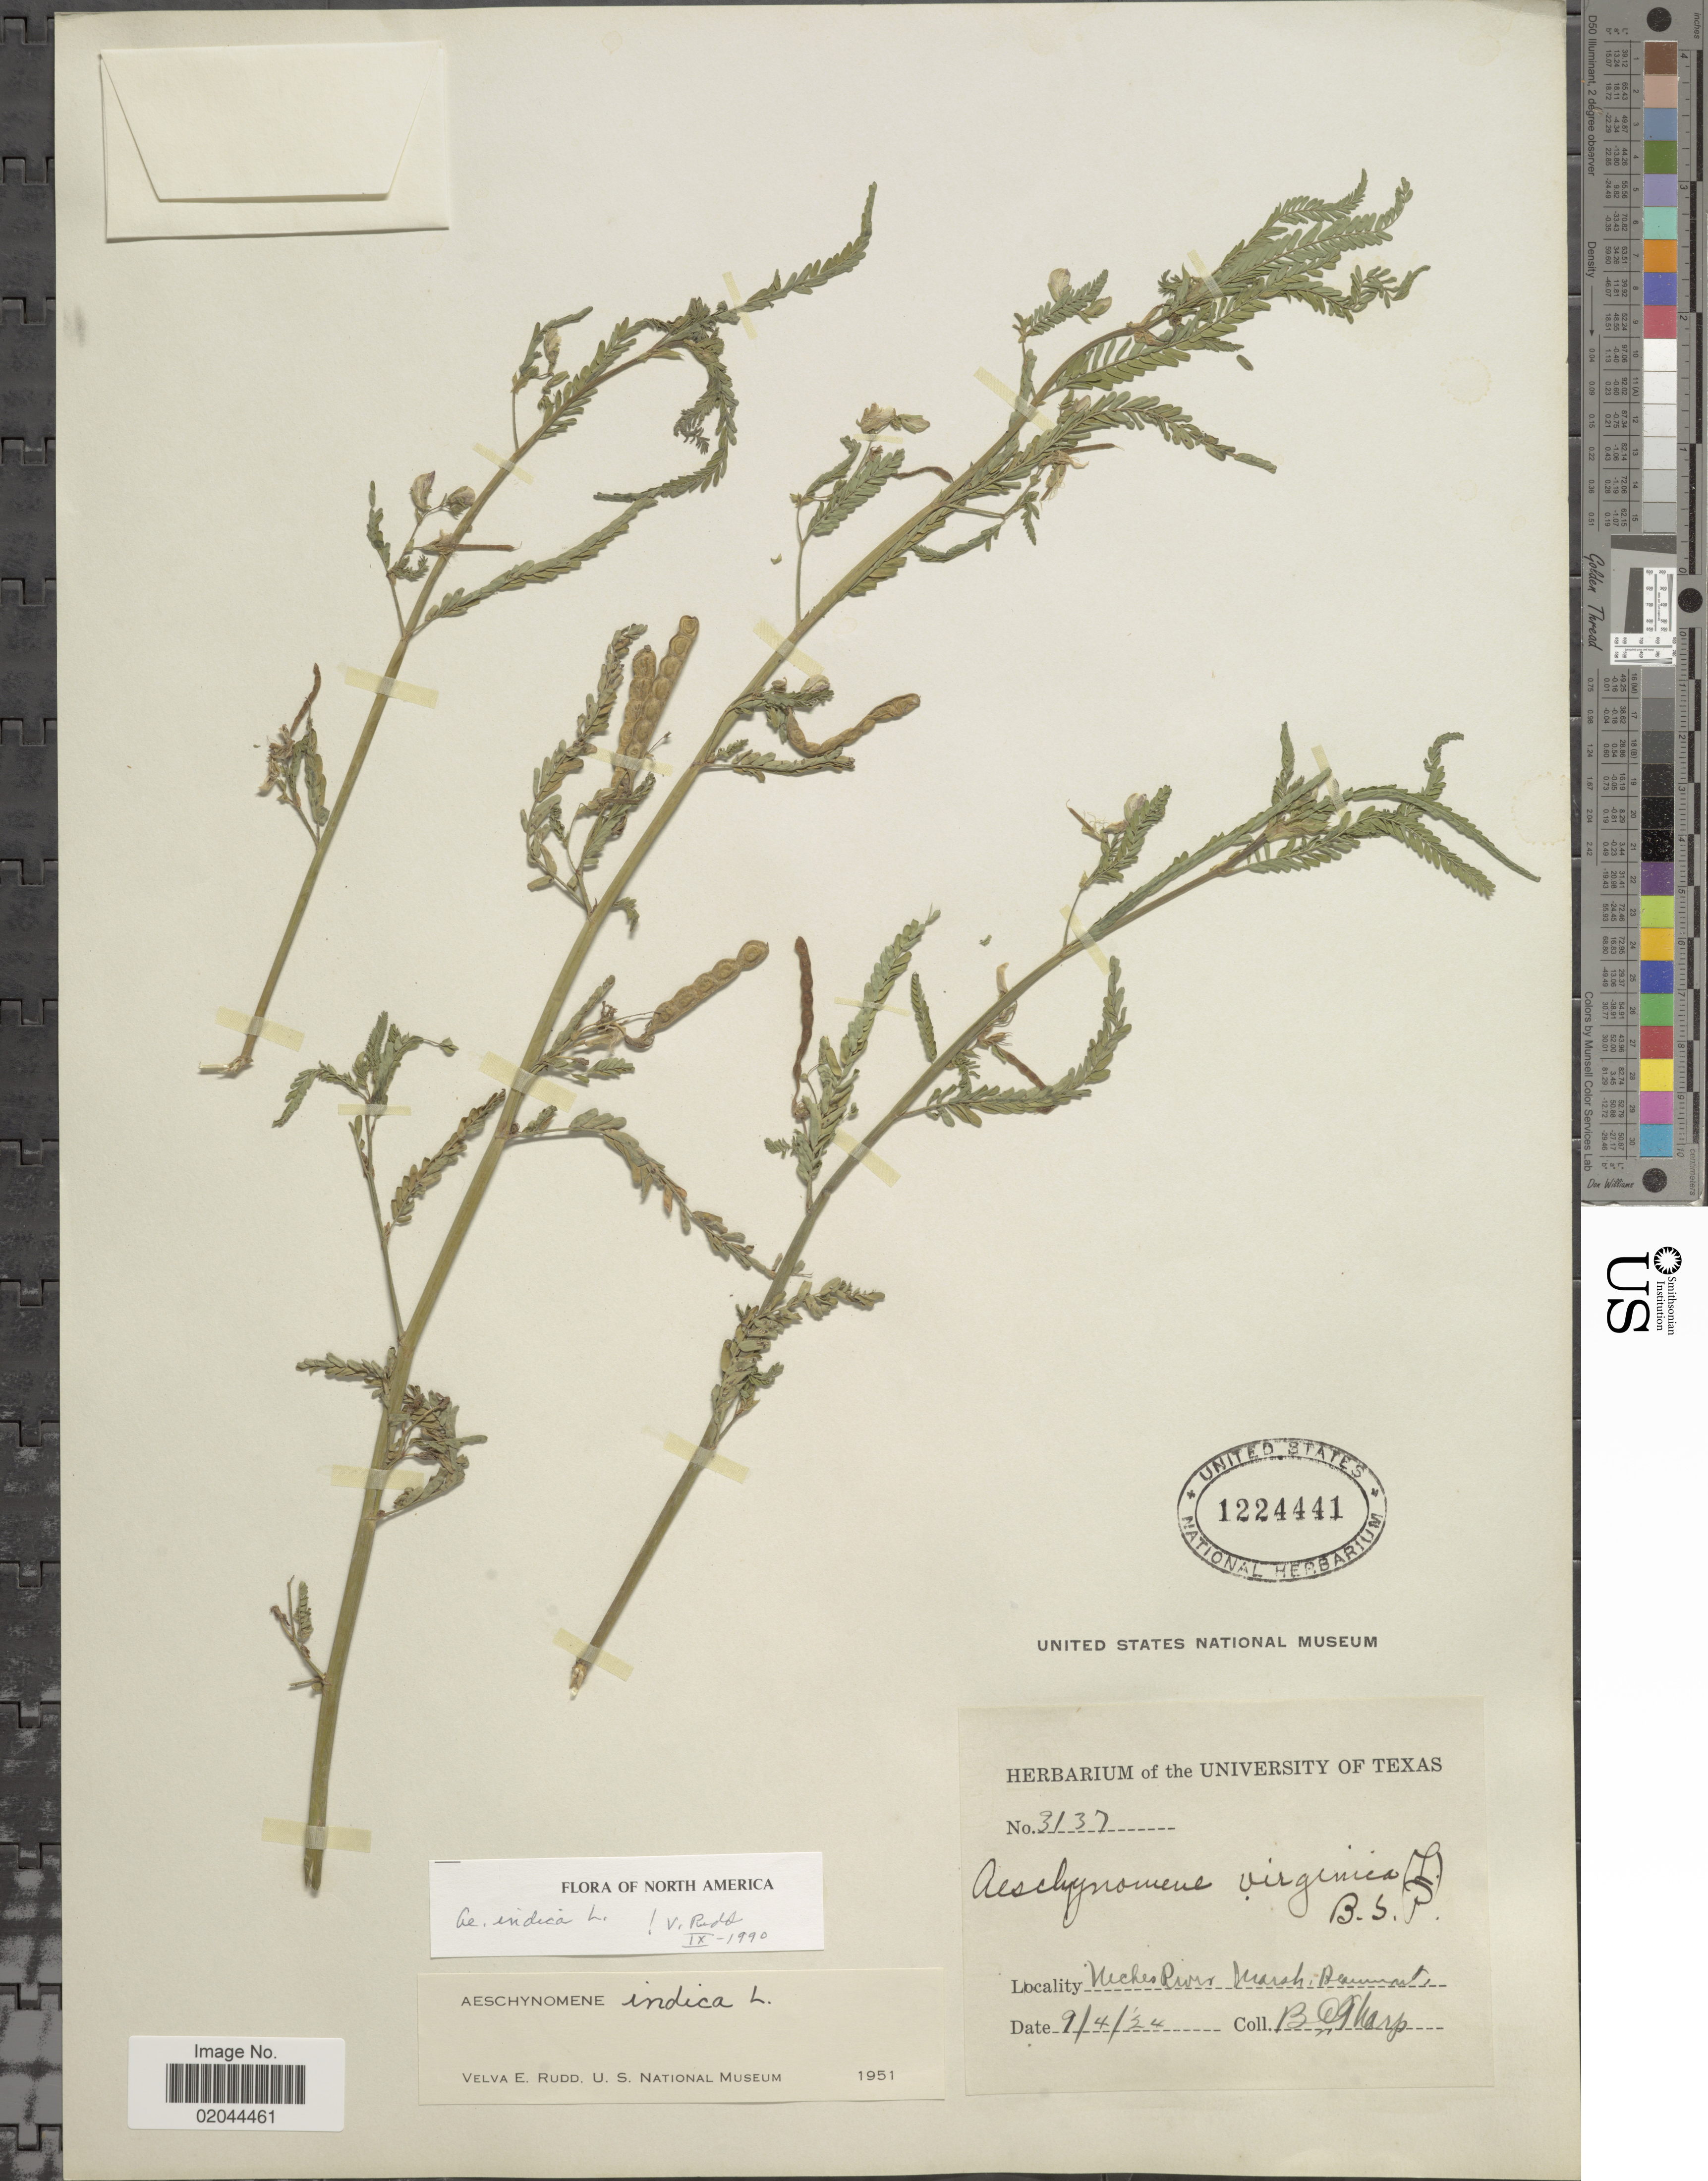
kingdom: Plantae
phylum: Tracheophyta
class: Magnoliopsida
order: Fabales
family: Fabaceae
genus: Aeschynomene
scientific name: Aeschynomene indica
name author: L.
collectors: B. C. Tharp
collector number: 3137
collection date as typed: Transcribed d/m/y: 4/9/24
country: United States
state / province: Texas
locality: Neches River, Marsh, Beaumont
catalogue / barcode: US 1224441